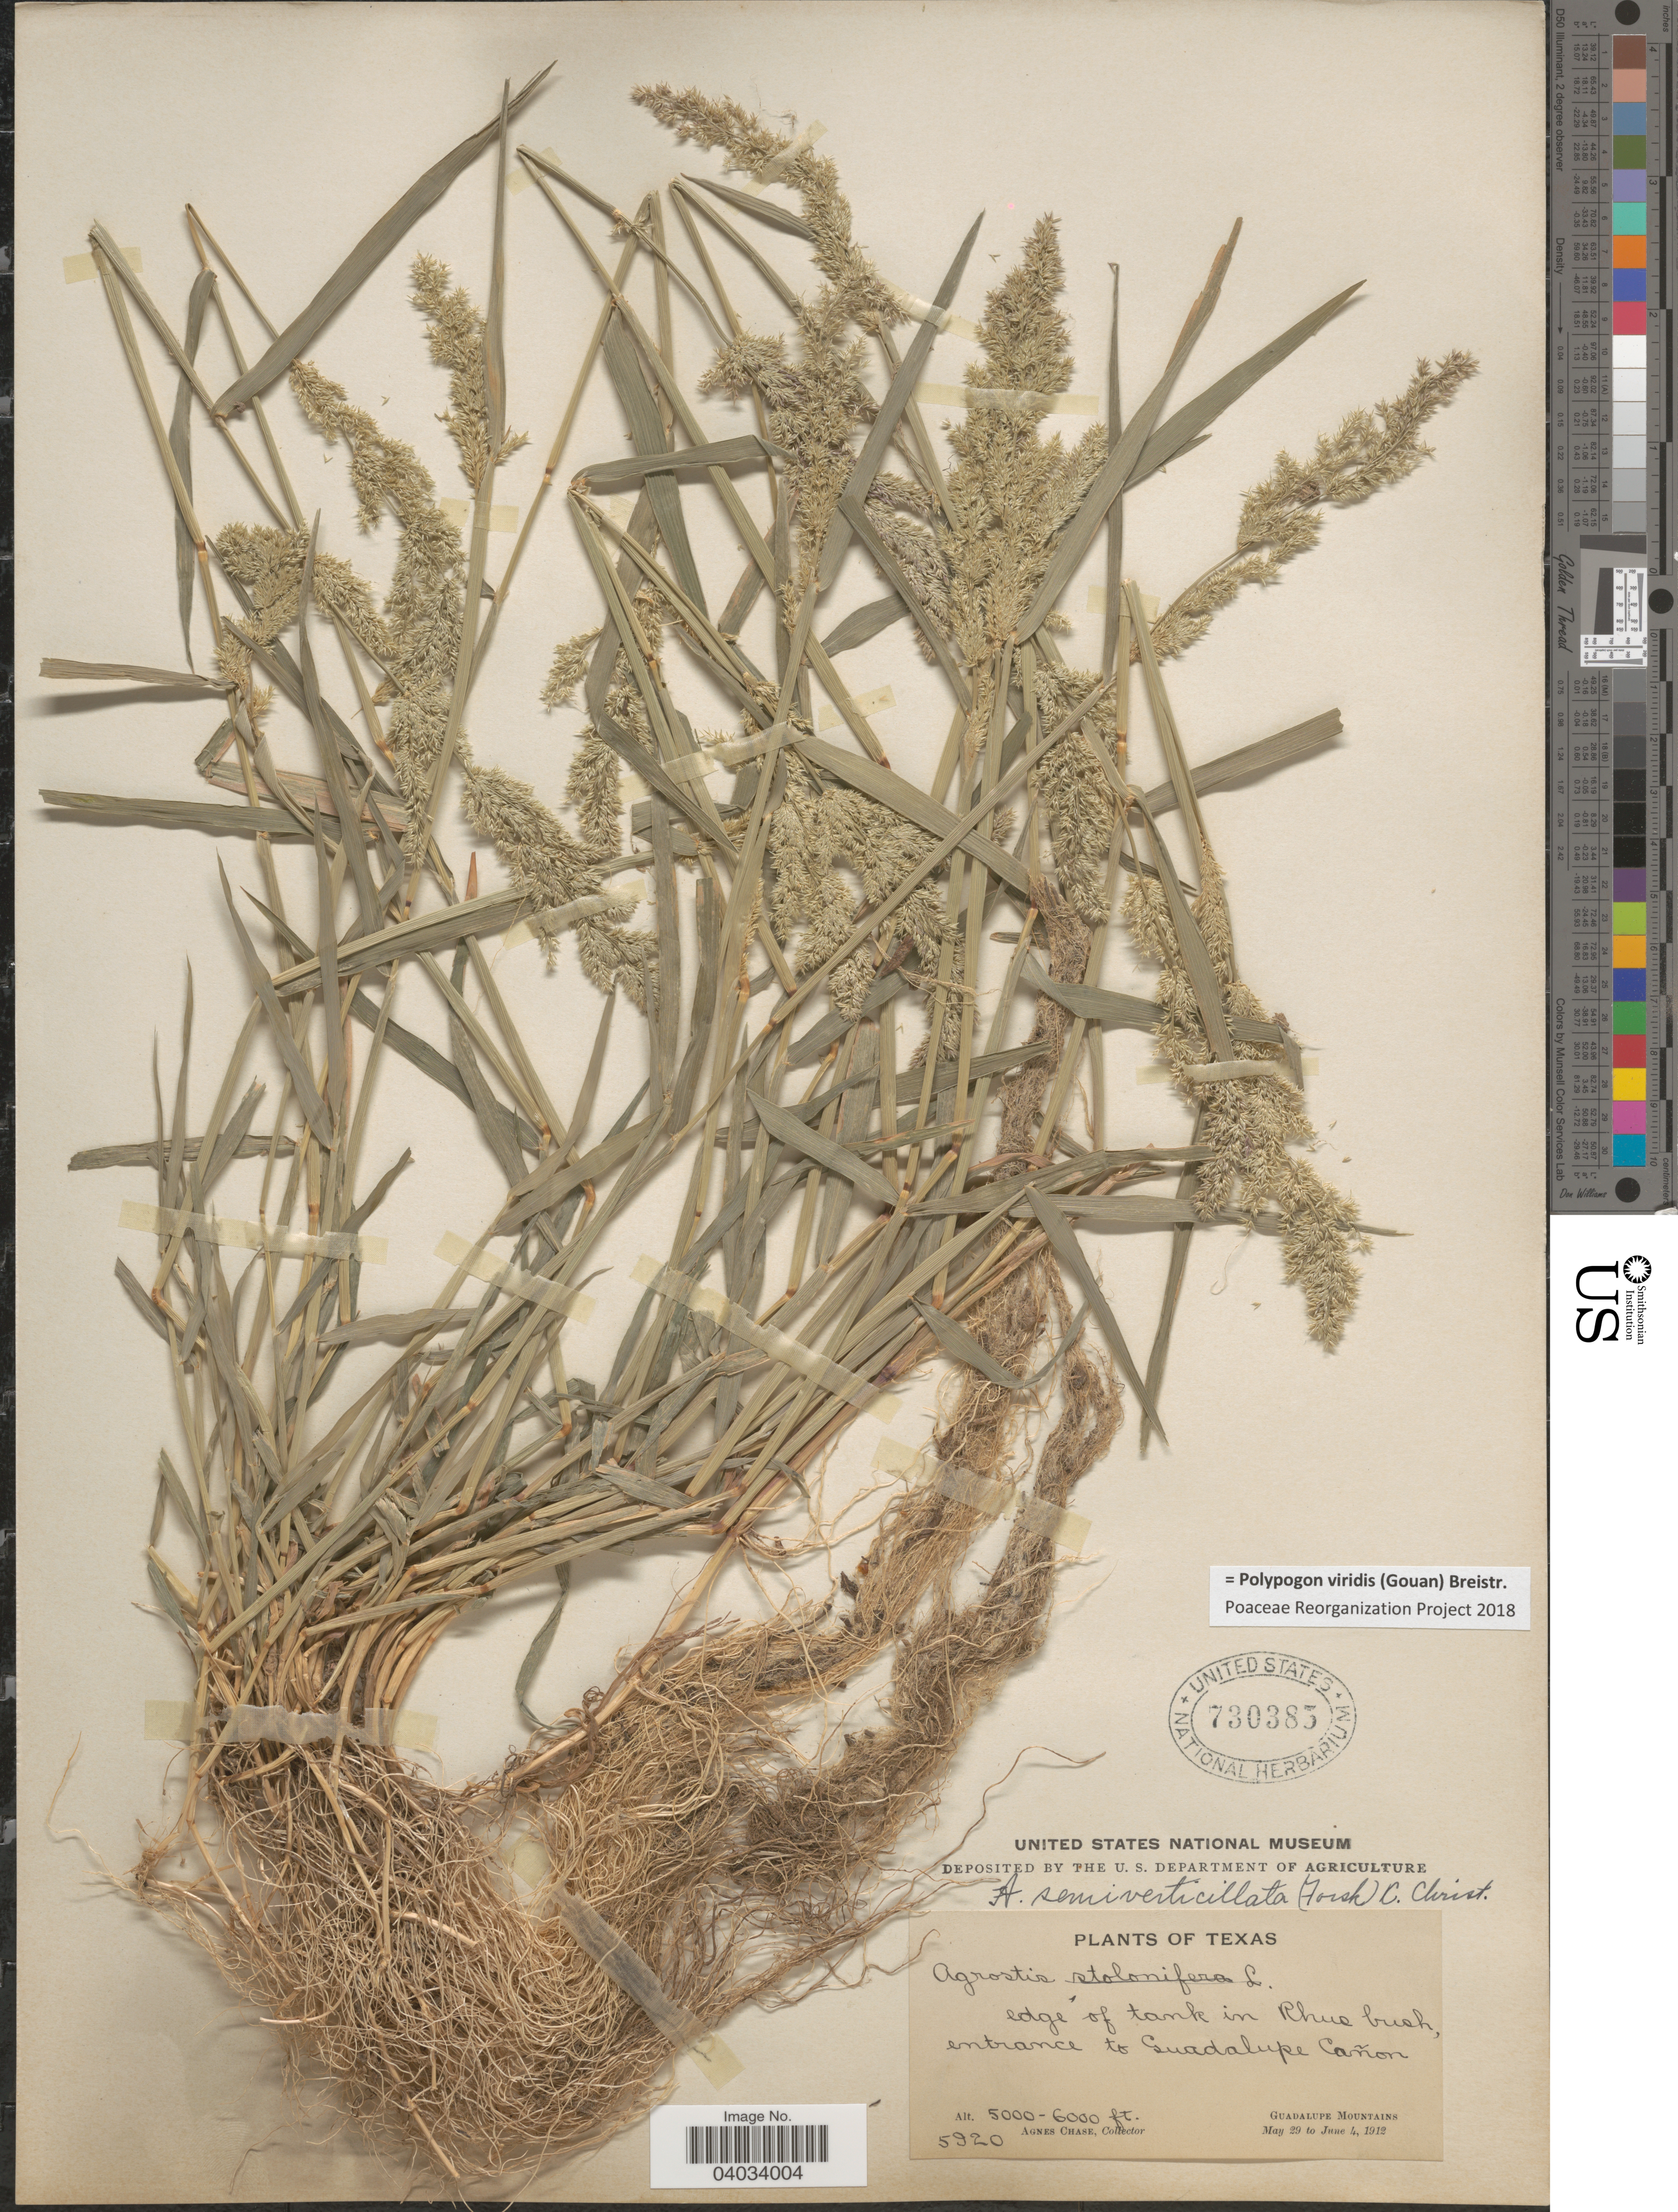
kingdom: Plantae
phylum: Tracheophyta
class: Liliopsida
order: Poales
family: Poaceae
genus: Polypogon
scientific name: Polypogon viridis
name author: (Gouan) Breistroffer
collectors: A. Chase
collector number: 5920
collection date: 1912-05-29/1912-06-04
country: United States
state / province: Texas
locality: Entrance to Guadalupe Cañon. Guadalupe Mountains.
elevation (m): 1524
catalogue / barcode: US 730385